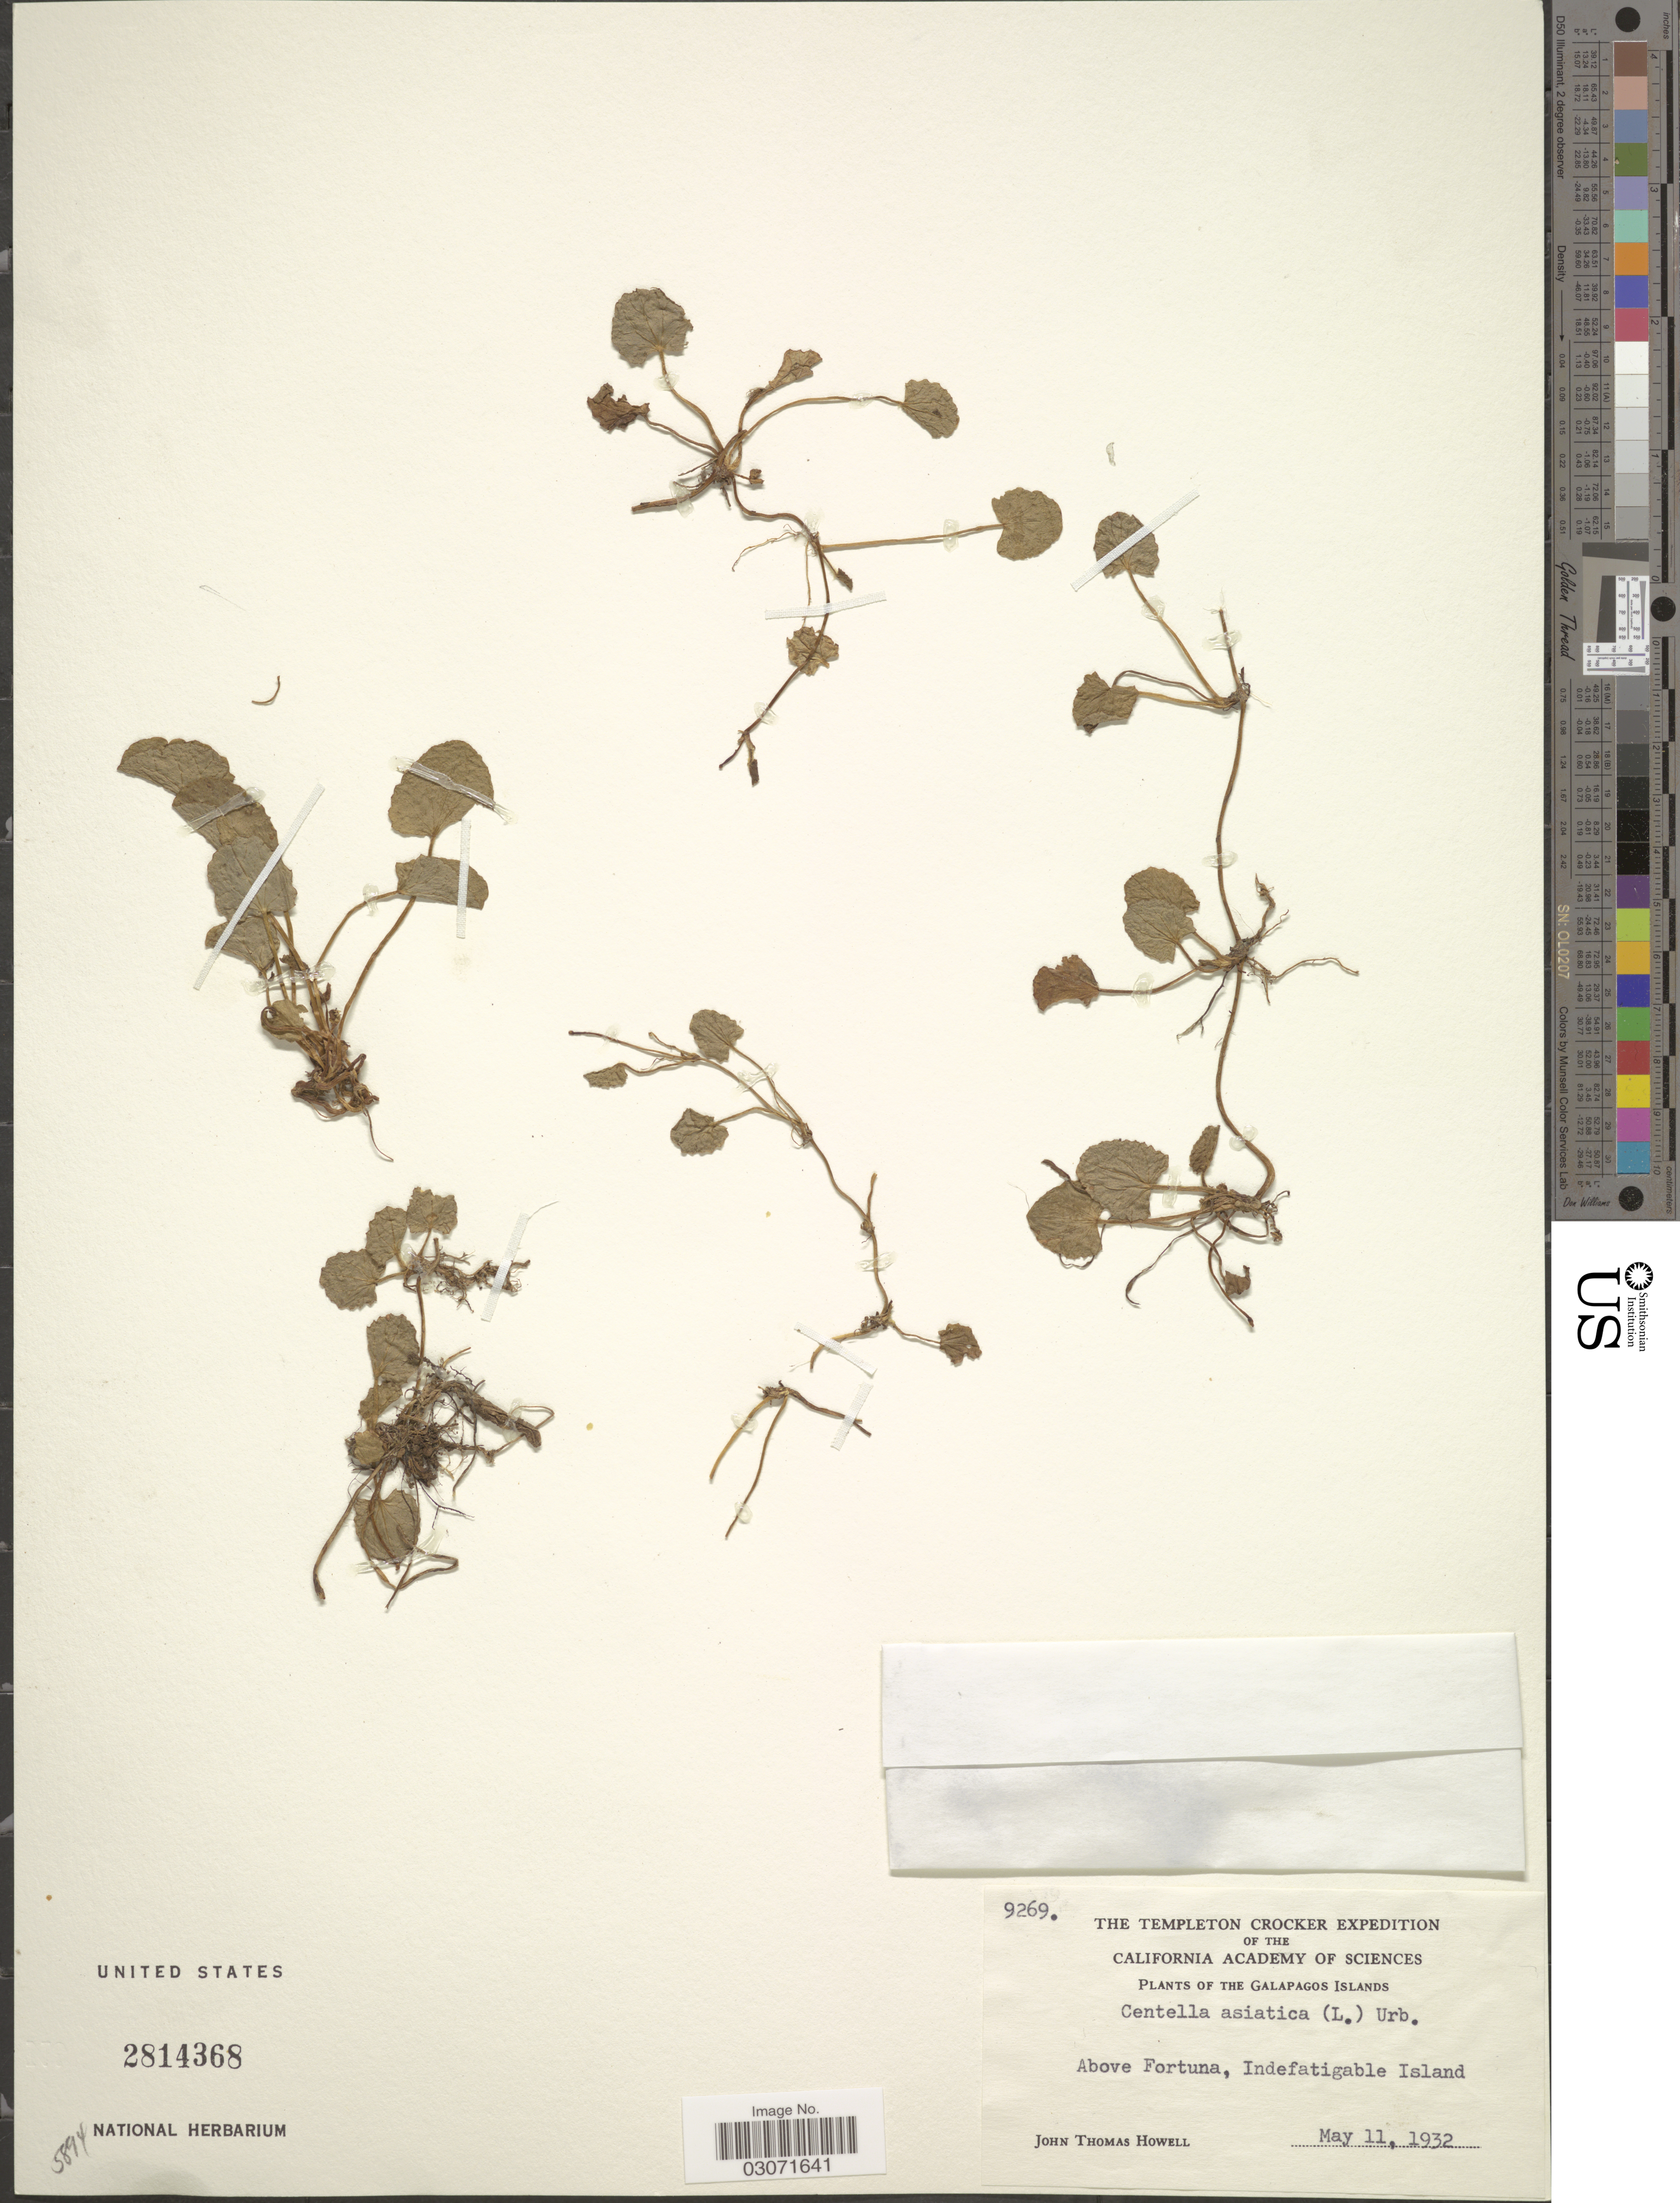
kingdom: Plantae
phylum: Tracheophyta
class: Magnoliopsida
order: Apiales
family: Apiaceae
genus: Centella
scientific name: Centella erecta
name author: (L. f.) Fernald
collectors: J. T. Howell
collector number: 9269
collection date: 1932-05-11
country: Ecuador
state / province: Colón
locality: The Galapagos Islands. Above Fortuna, Indefatigable Island.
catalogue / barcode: US 2814368